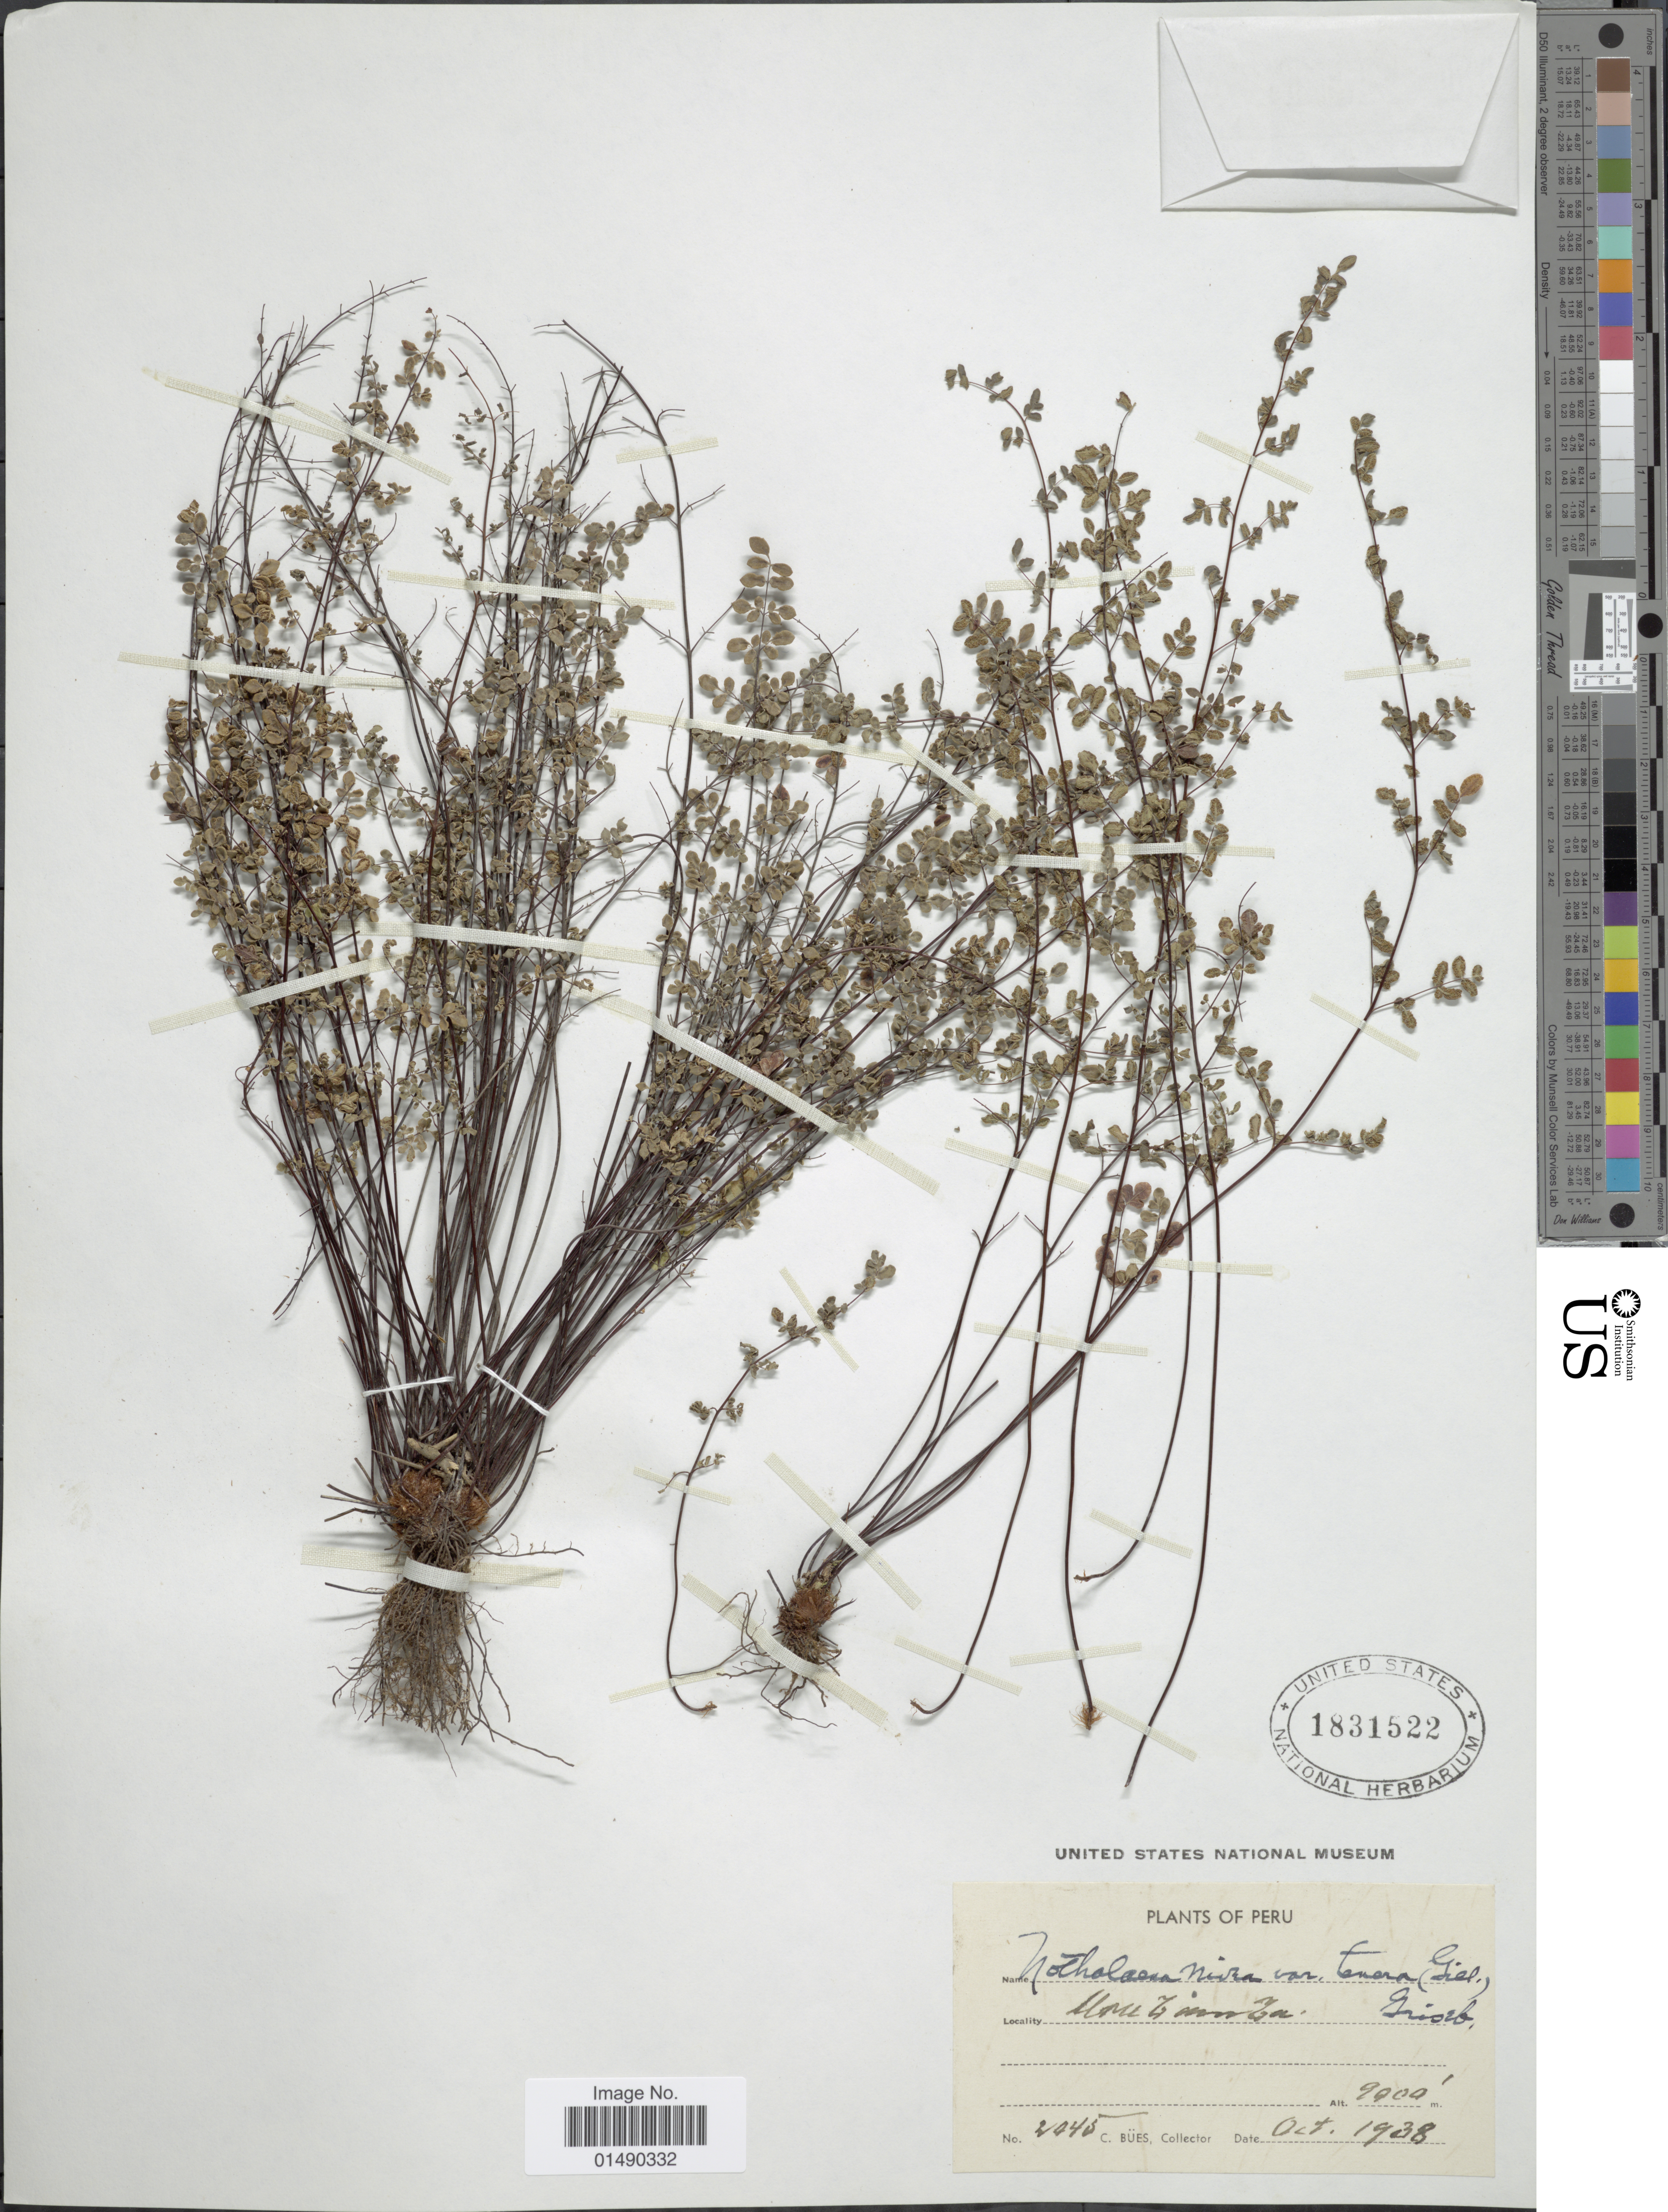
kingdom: Plantae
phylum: Tracheophyta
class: Polypodiopsida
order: Polypodiales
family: Pteridaceae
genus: Argyrochosma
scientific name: Argyrochosma nivea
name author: (Poir.) Windham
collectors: C. Bues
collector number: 2045*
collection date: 1938-10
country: Peru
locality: Peru, Urubamba.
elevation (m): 2743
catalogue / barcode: US 1831522